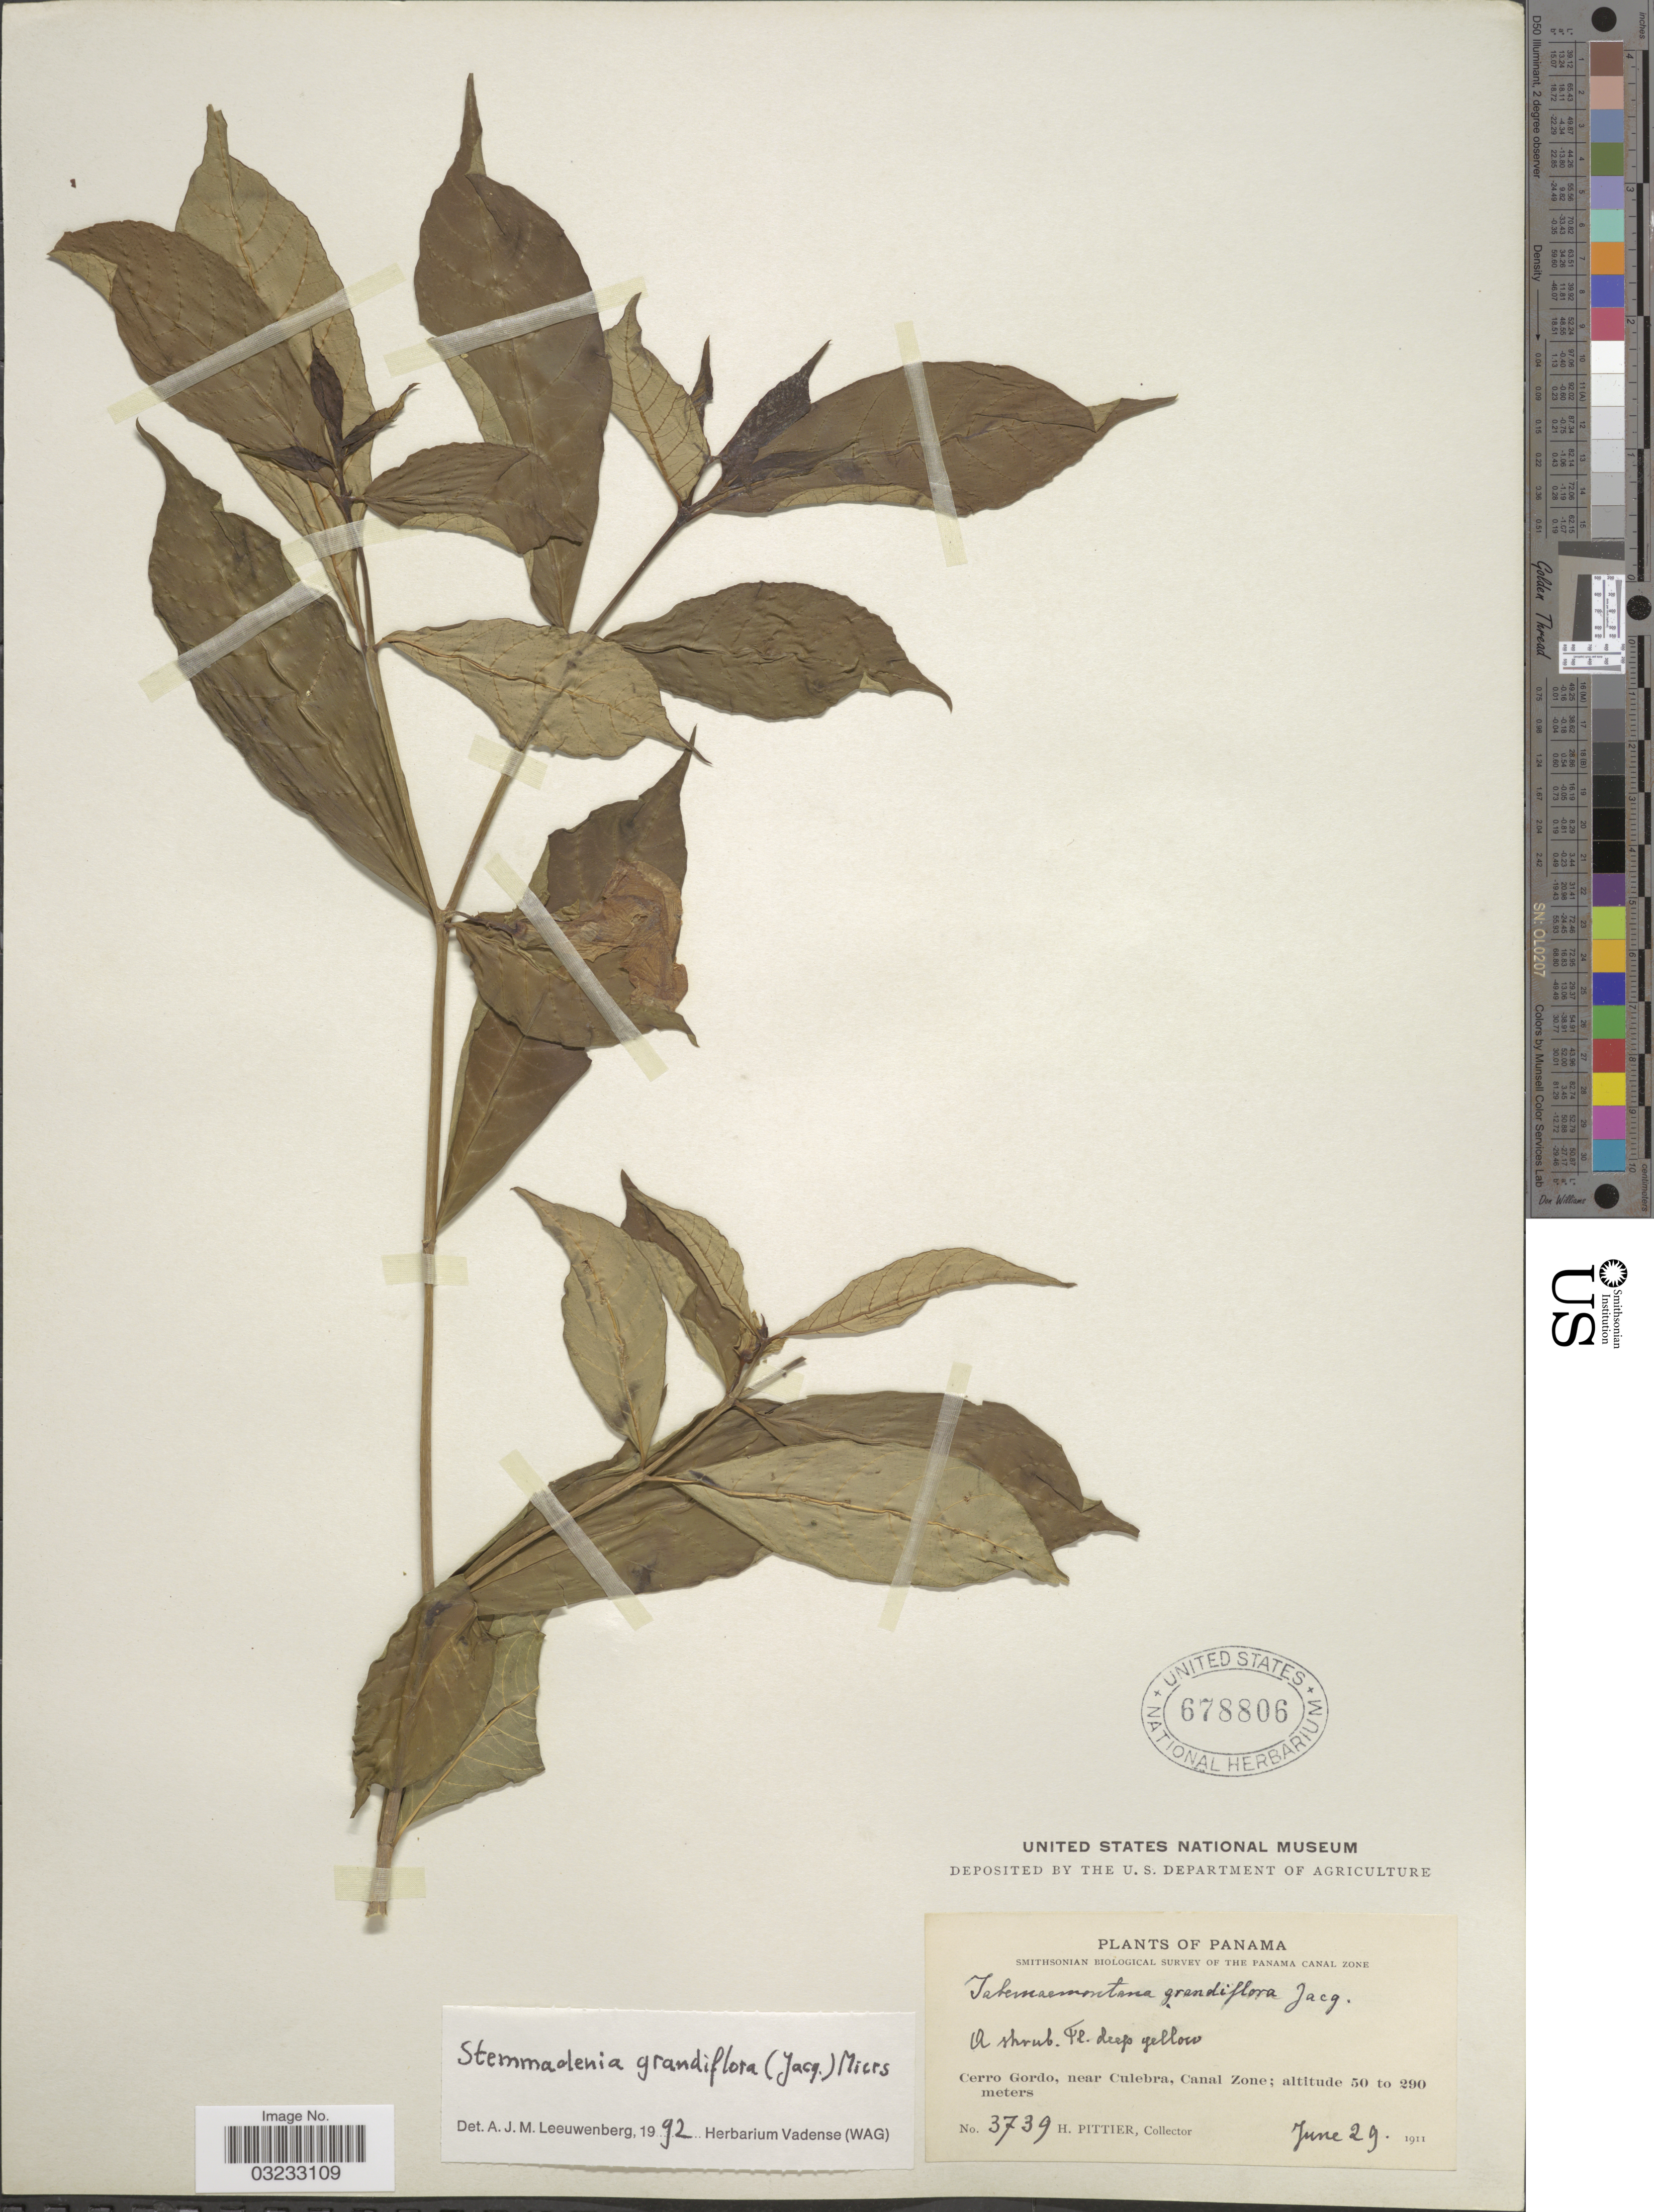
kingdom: Plantae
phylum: Tracheophyta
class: Magnoliopsida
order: Gentianales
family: Apocynaceae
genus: Stemmadenia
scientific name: Stemmadenia grandiflora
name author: (Jacq.) Miers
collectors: H. F. Pittier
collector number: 3739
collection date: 1911-06-29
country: Panama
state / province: Colón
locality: The Panama Canal Zone. Cerro Gordo, near Culebra, Canal Zone.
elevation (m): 50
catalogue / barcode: US 678806